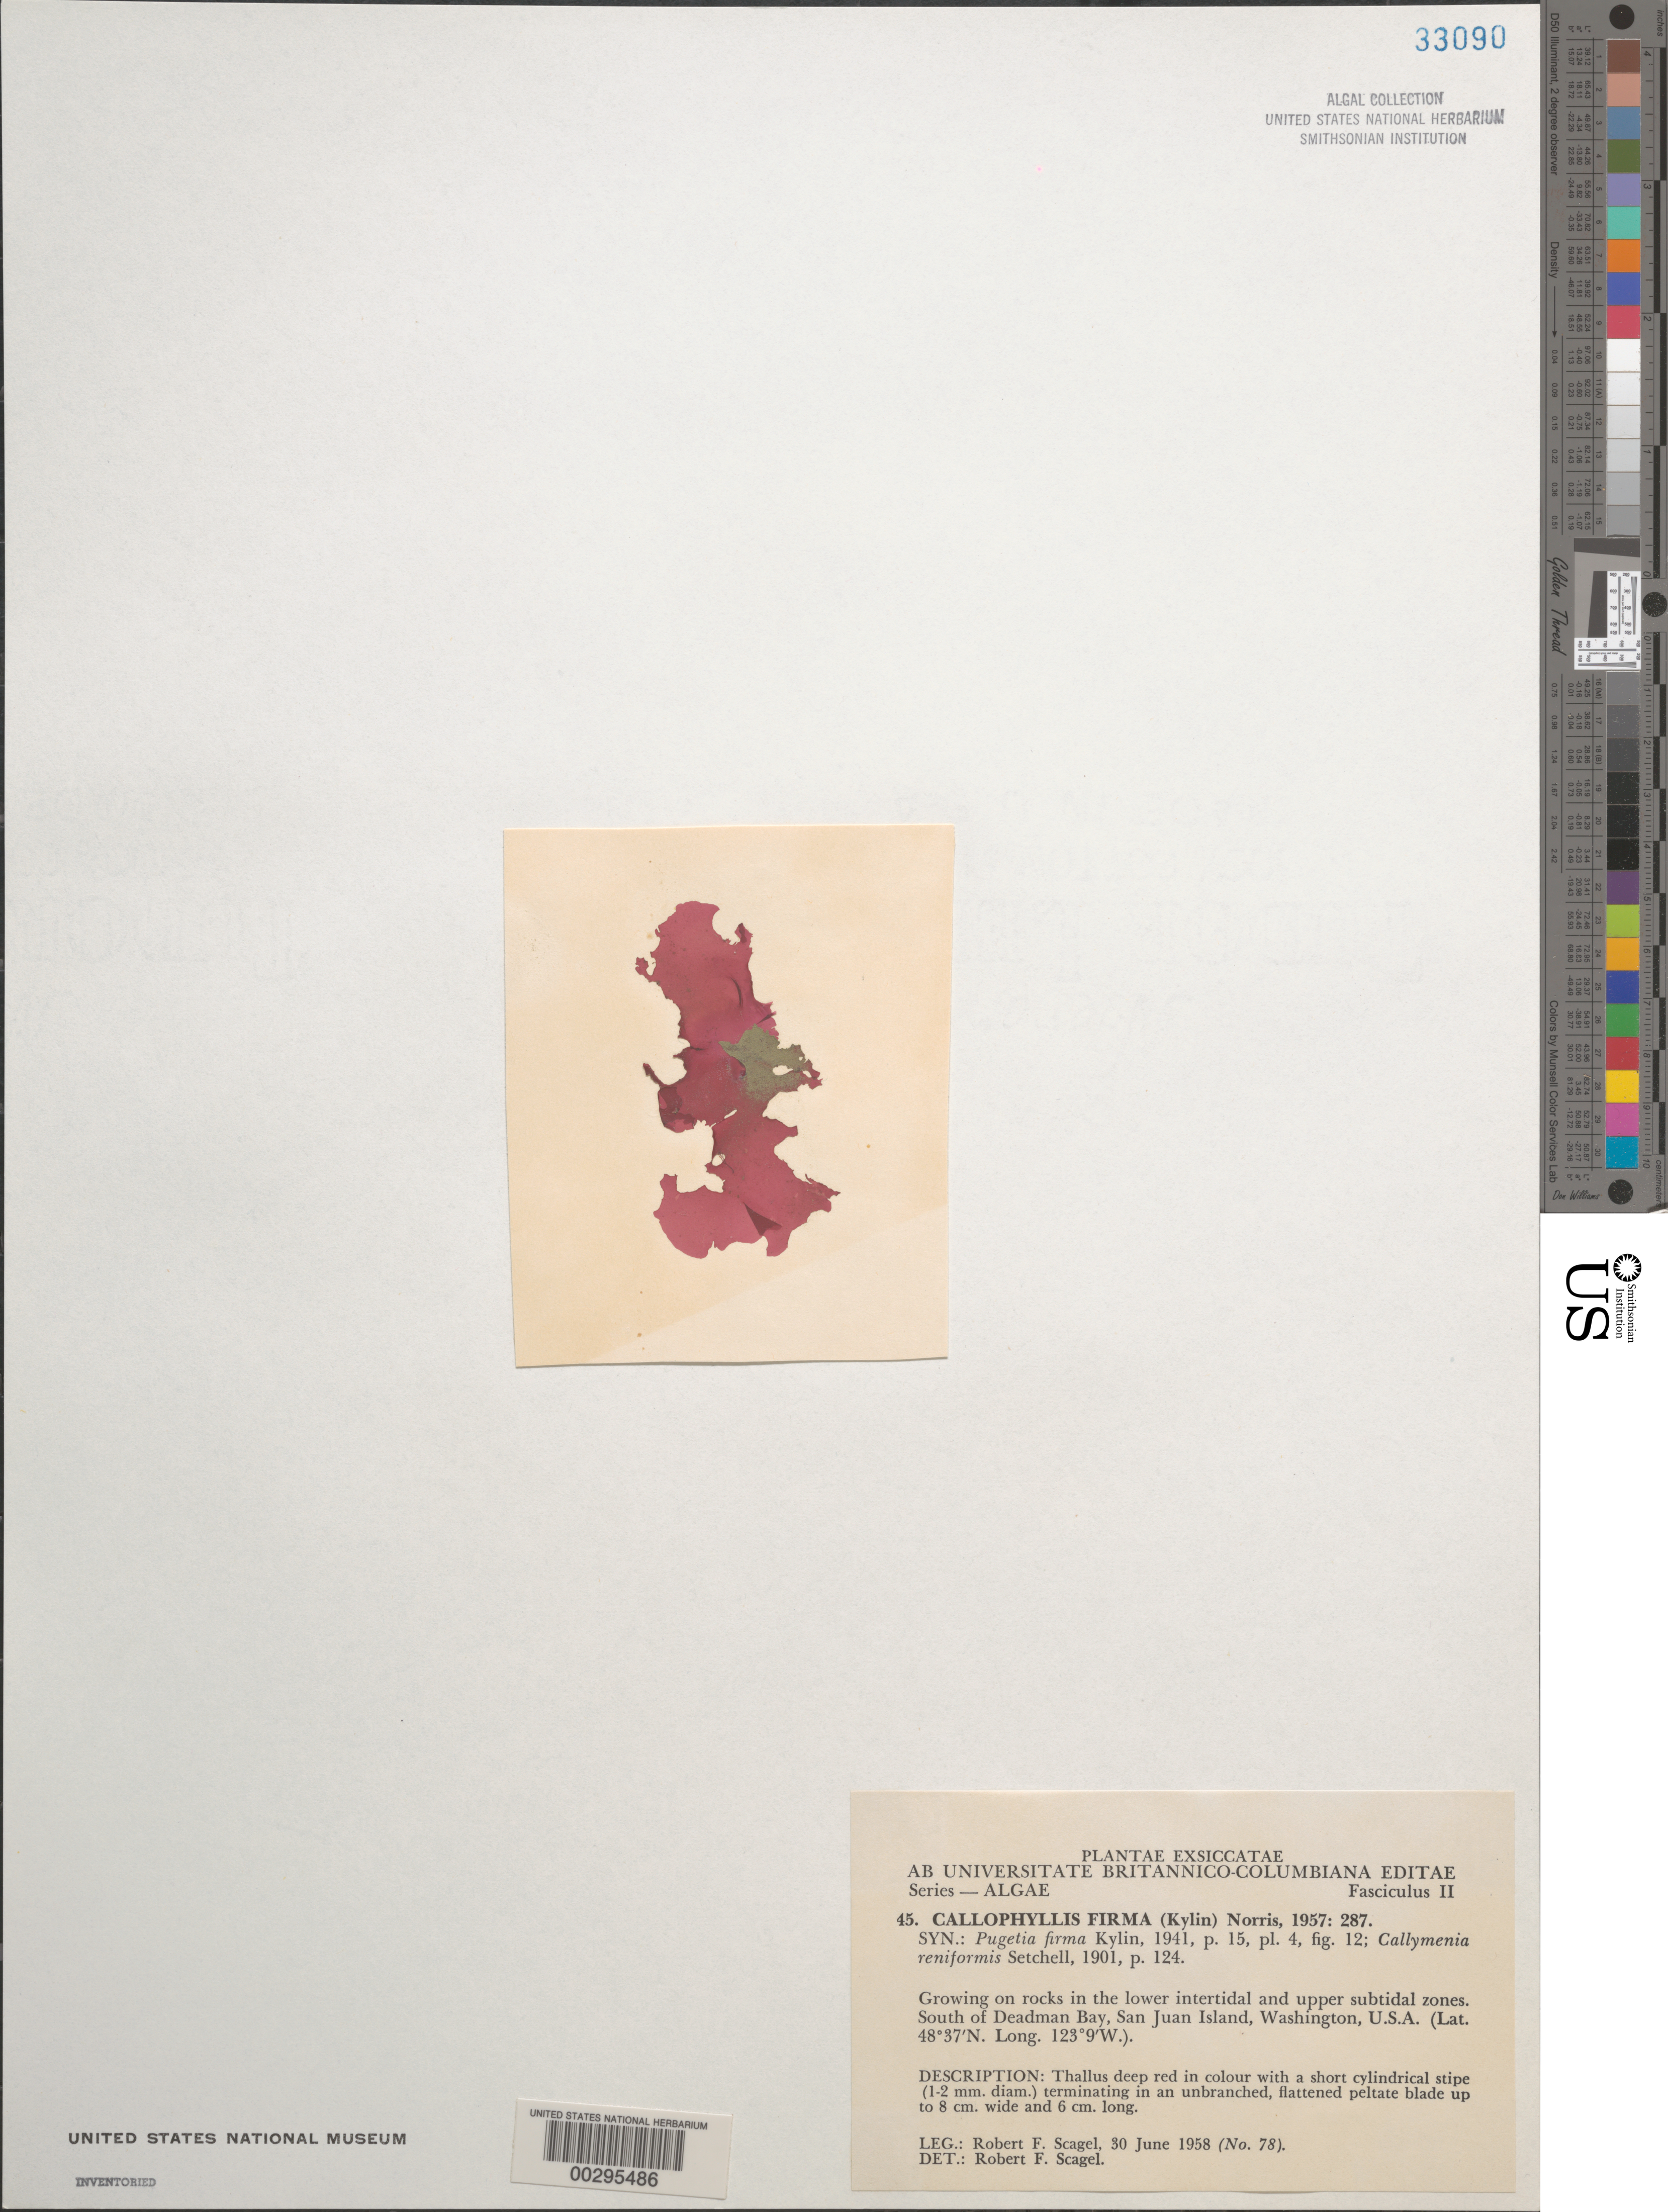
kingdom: Plantae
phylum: Rhodophyta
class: Florideophyceae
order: Gigartinales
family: Kallymeniaceae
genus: Salishia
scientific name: Salishia firma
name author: (Kylin) Clarkston & G.W. Saunders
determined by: Algae name updating Project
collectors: R. F. Scagel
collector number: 78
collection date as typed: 30 Jun 1958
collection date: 1958-06-30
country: United States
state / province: Washington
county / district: San Juan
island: San Juan Island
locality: South of Dead Man Bay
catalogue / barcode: US 33090